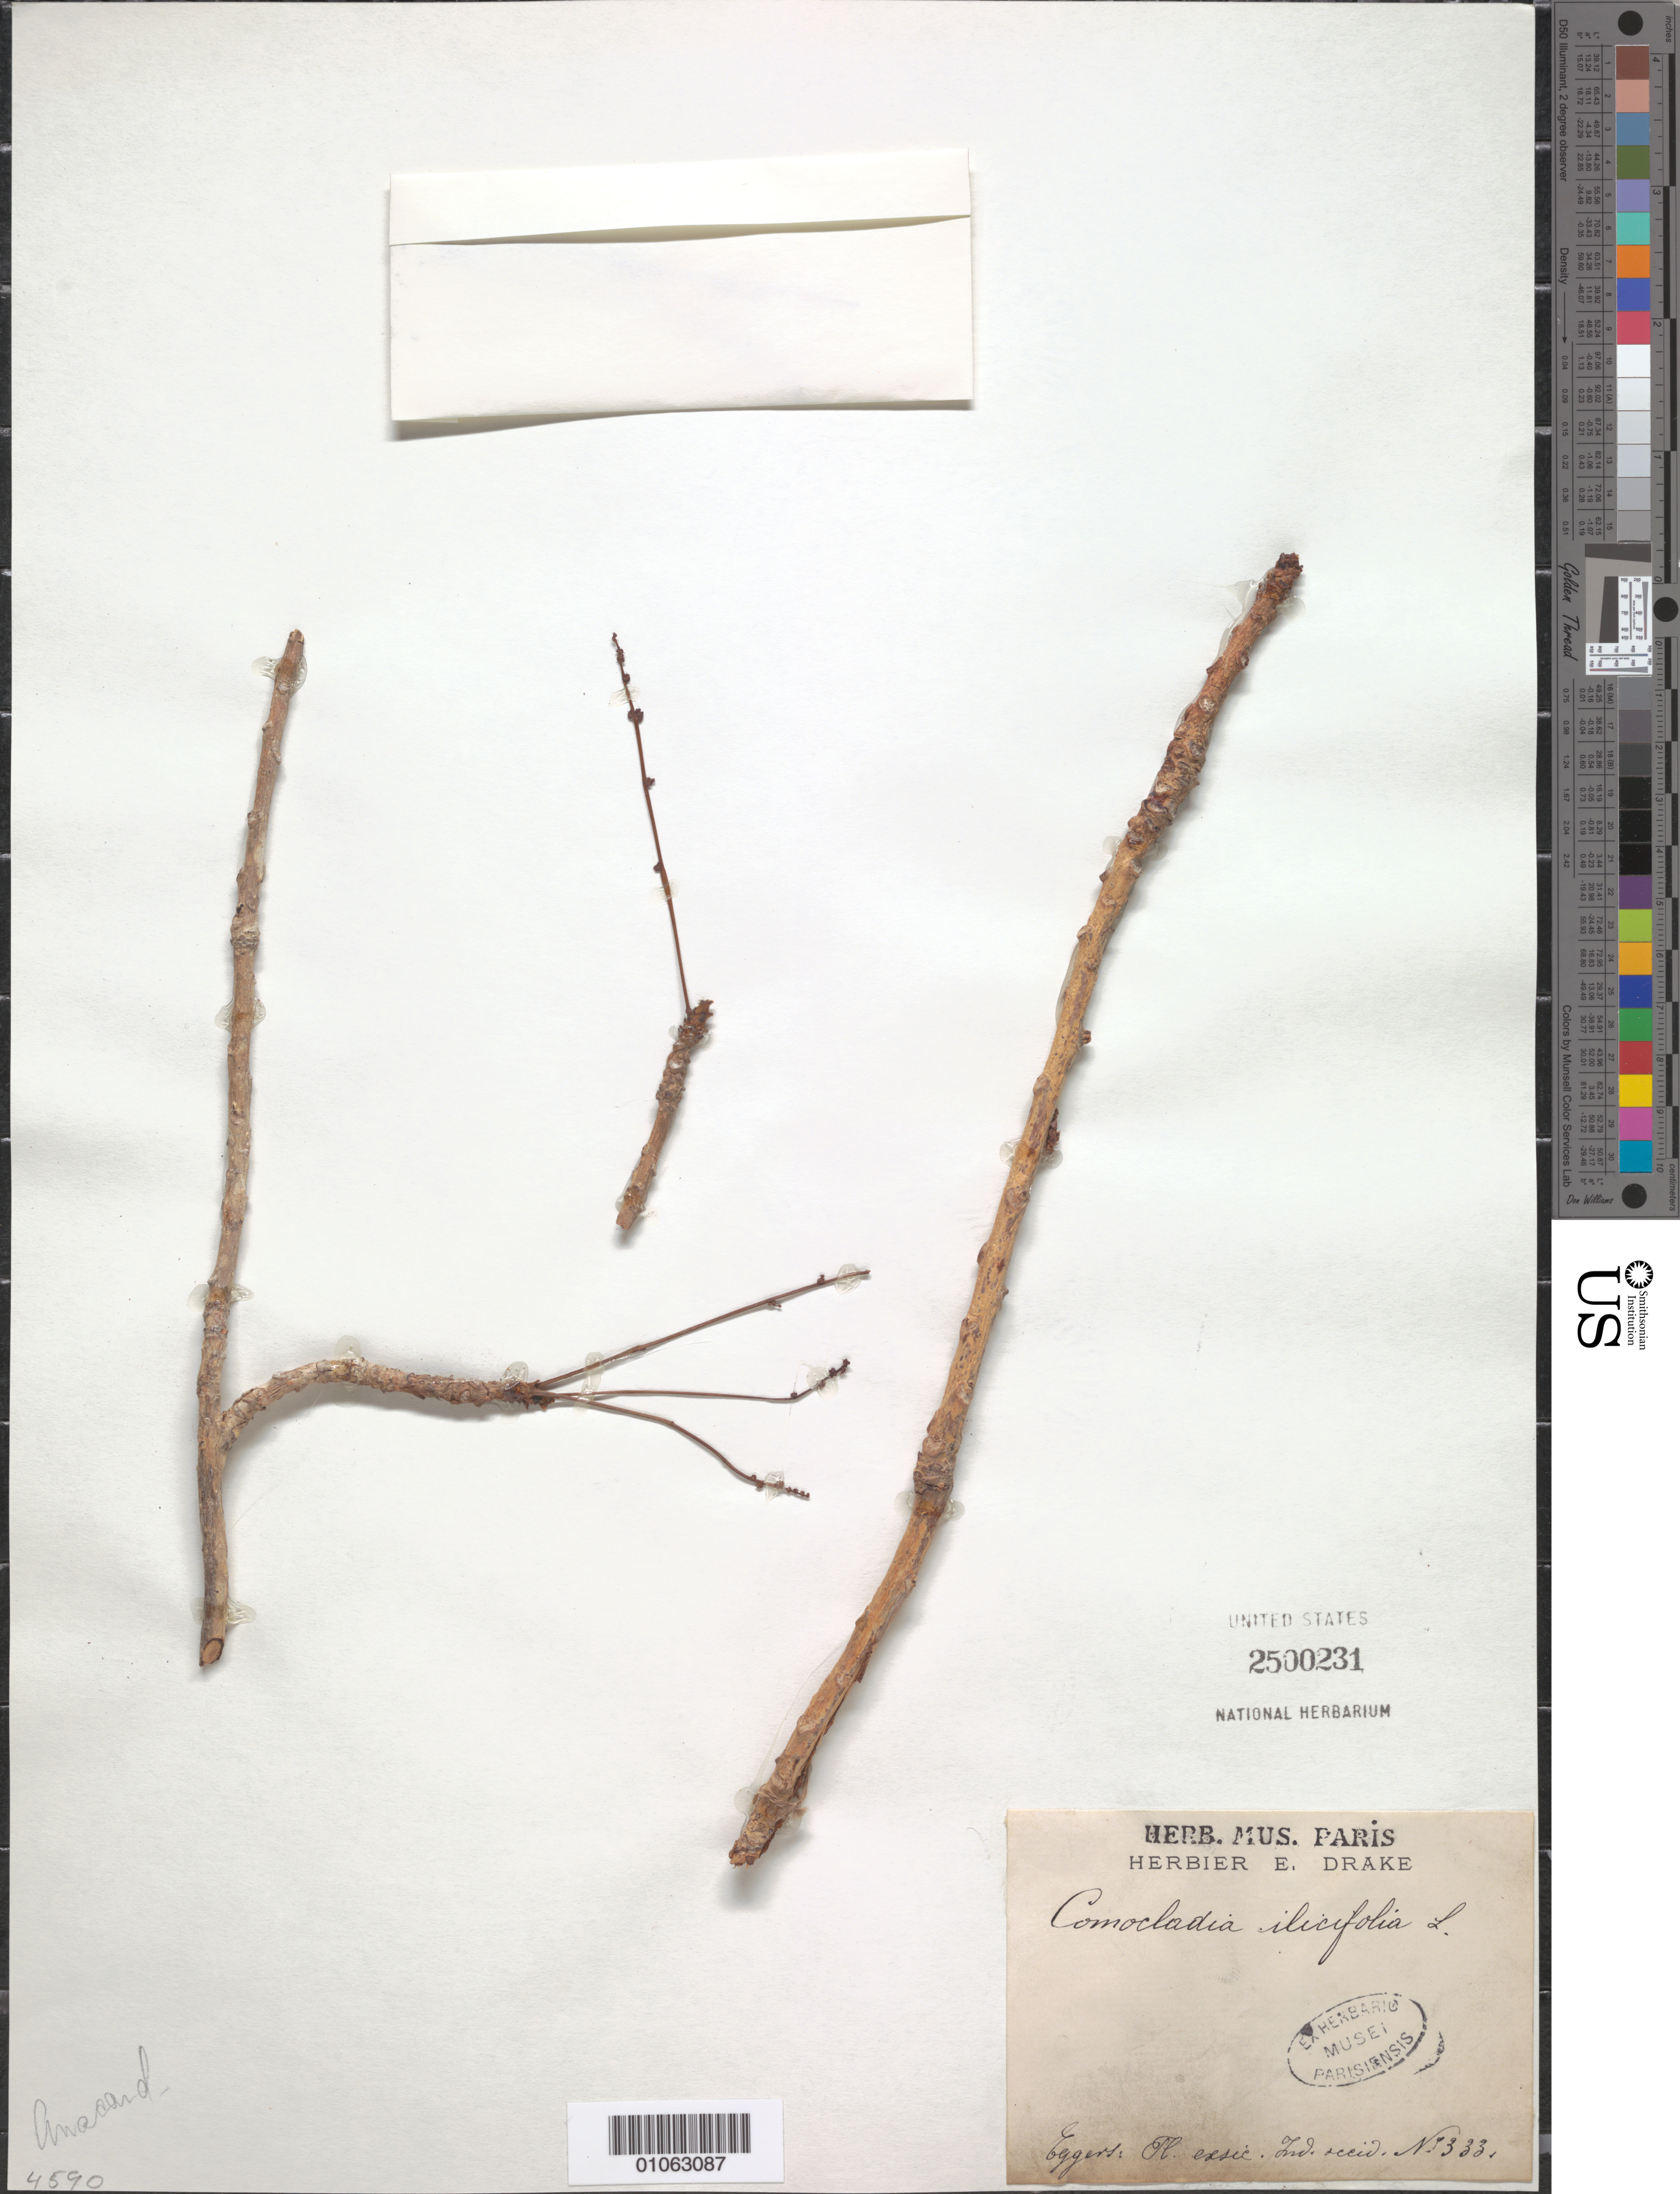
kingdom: Plantae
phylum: Tracheophyta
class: Magnoliopsida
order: Sapindales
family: Anacardiaceae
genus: Comocladia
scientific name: Comocladia ilicifolia var. glabra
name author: Schult.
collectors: H. F. A. von Eggers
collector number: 333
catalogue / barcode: US 2500231